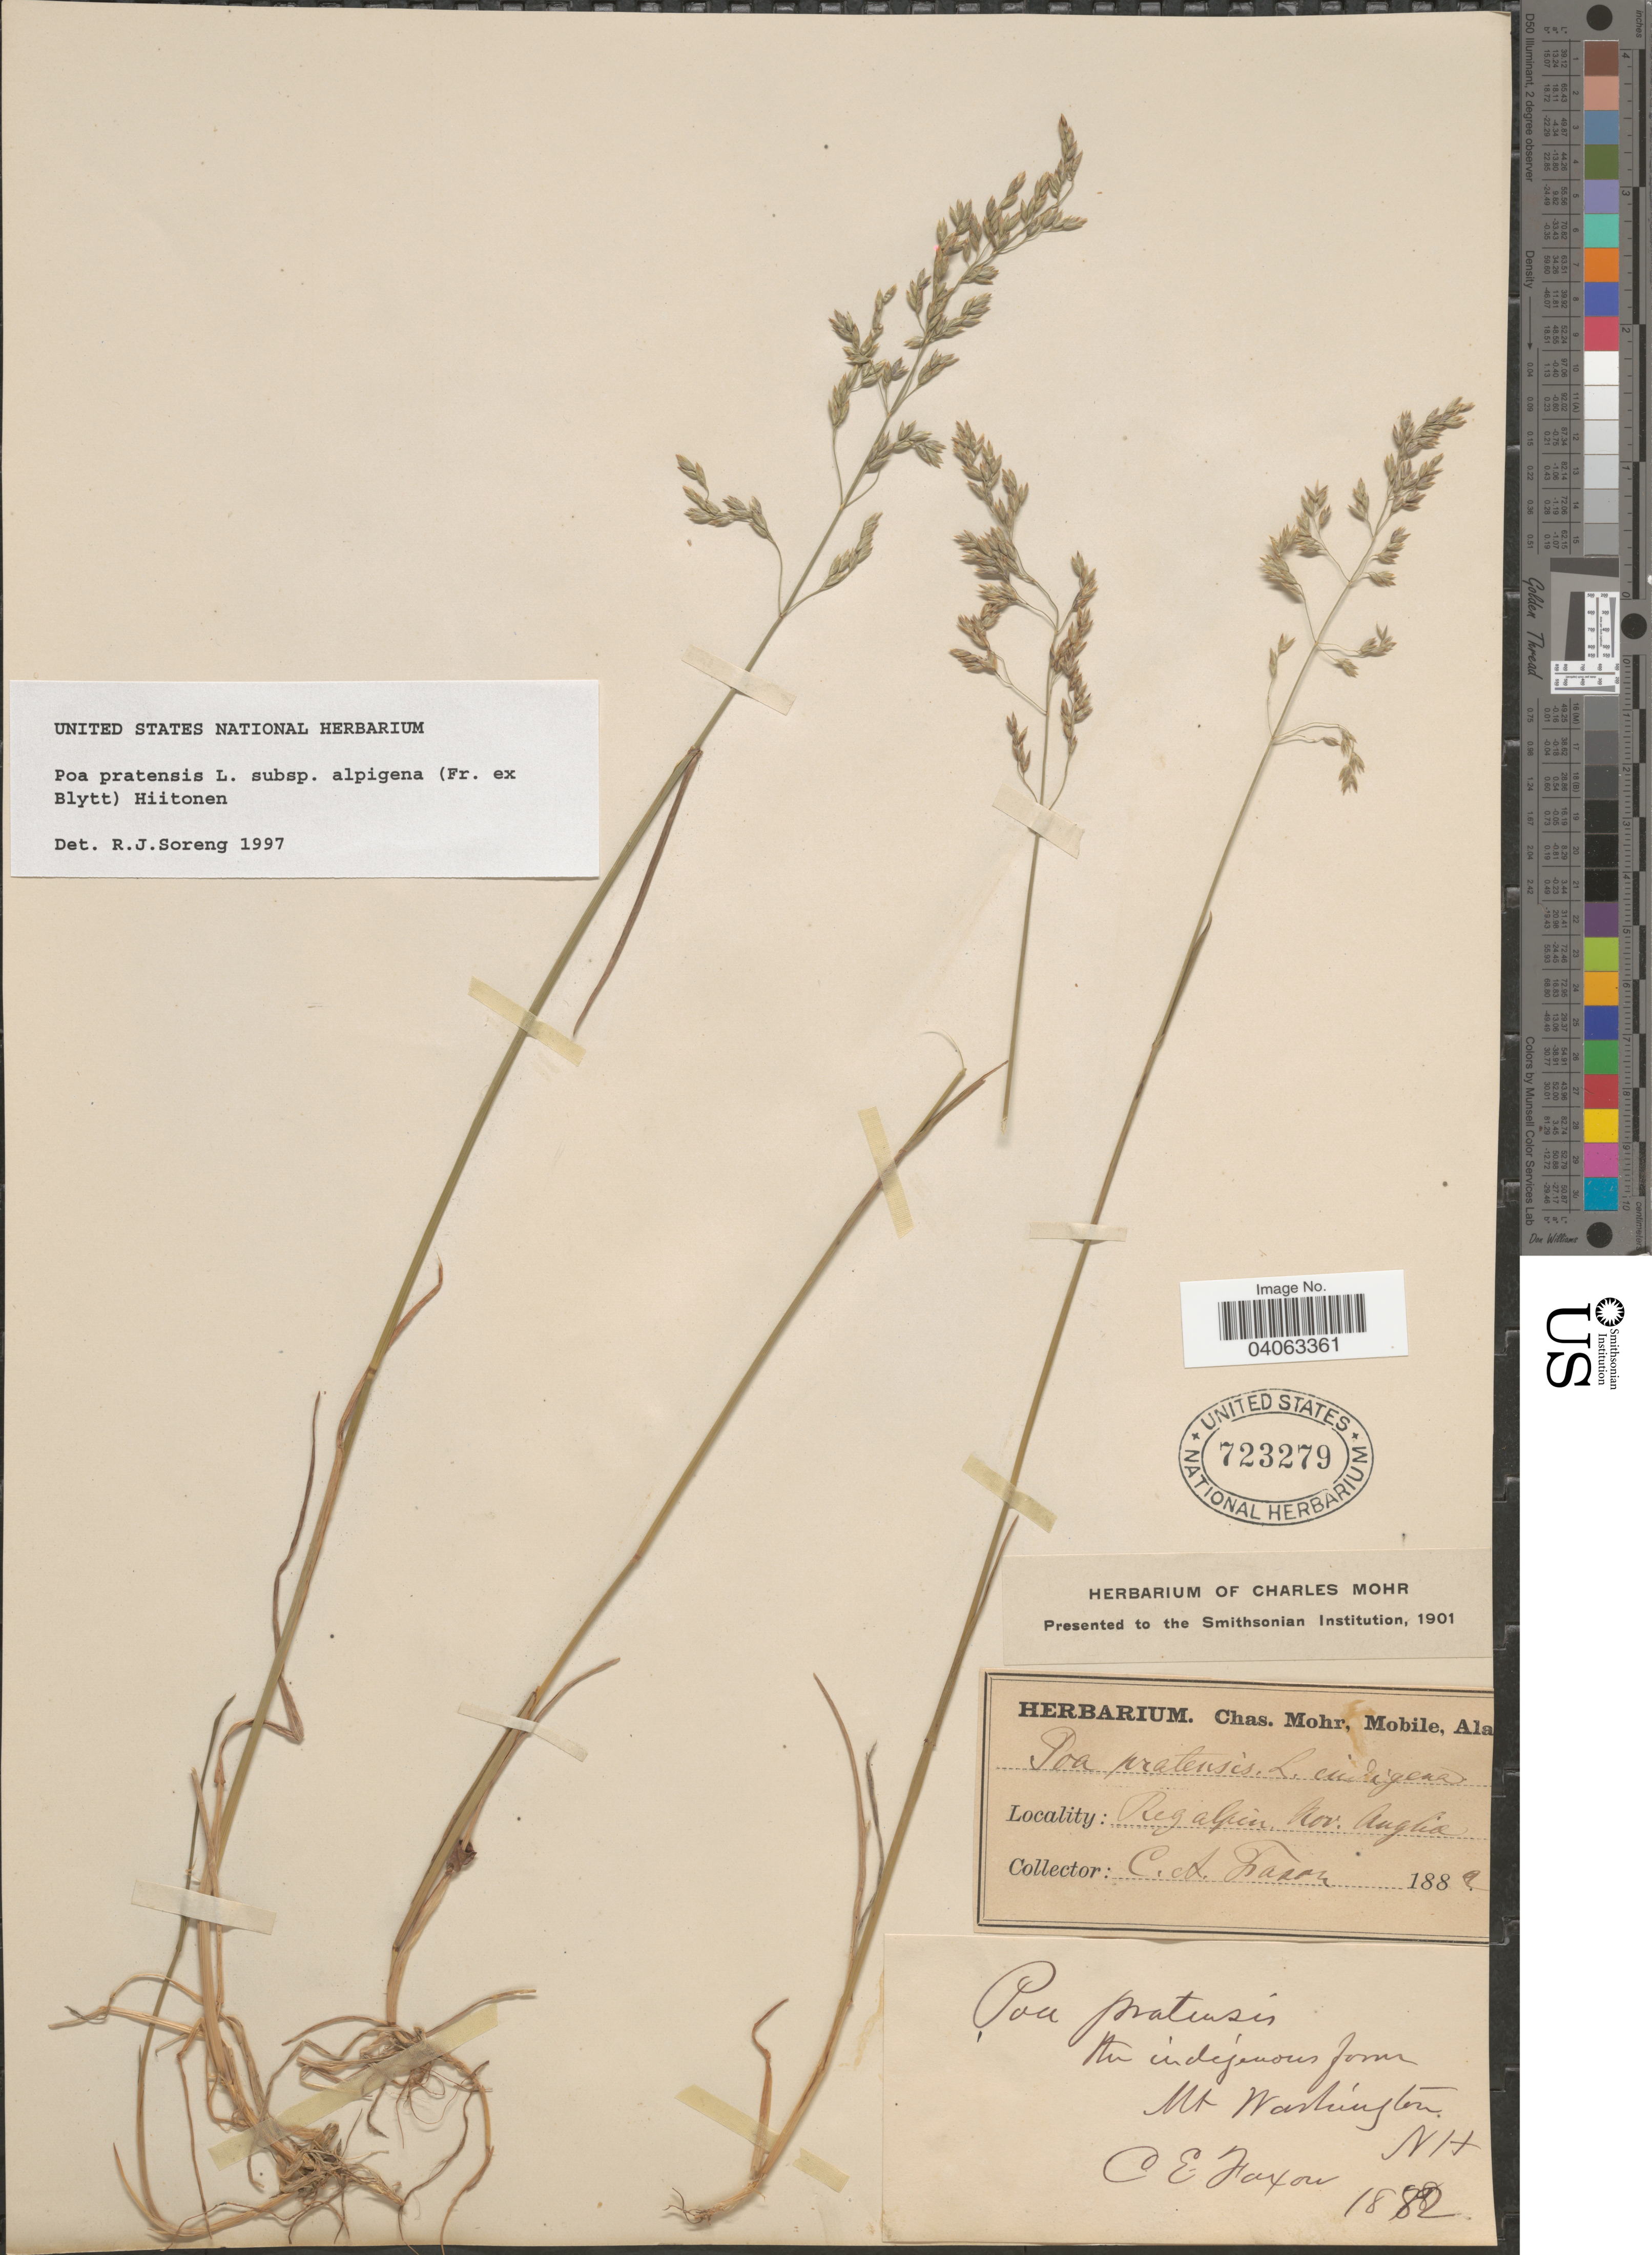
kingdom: Plantae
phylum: Tracheophyta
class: Liliopsida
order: Poales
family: Poaceae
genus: Poa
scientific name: Poa pratensis subsp. alpigena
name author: (Lindm.) Hiitonen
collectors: C. Faxon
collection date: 1882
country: United States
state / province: New Hampshire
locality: Reg alpin. Nov. Anglia. Mt Washington.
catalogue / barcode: US 723279